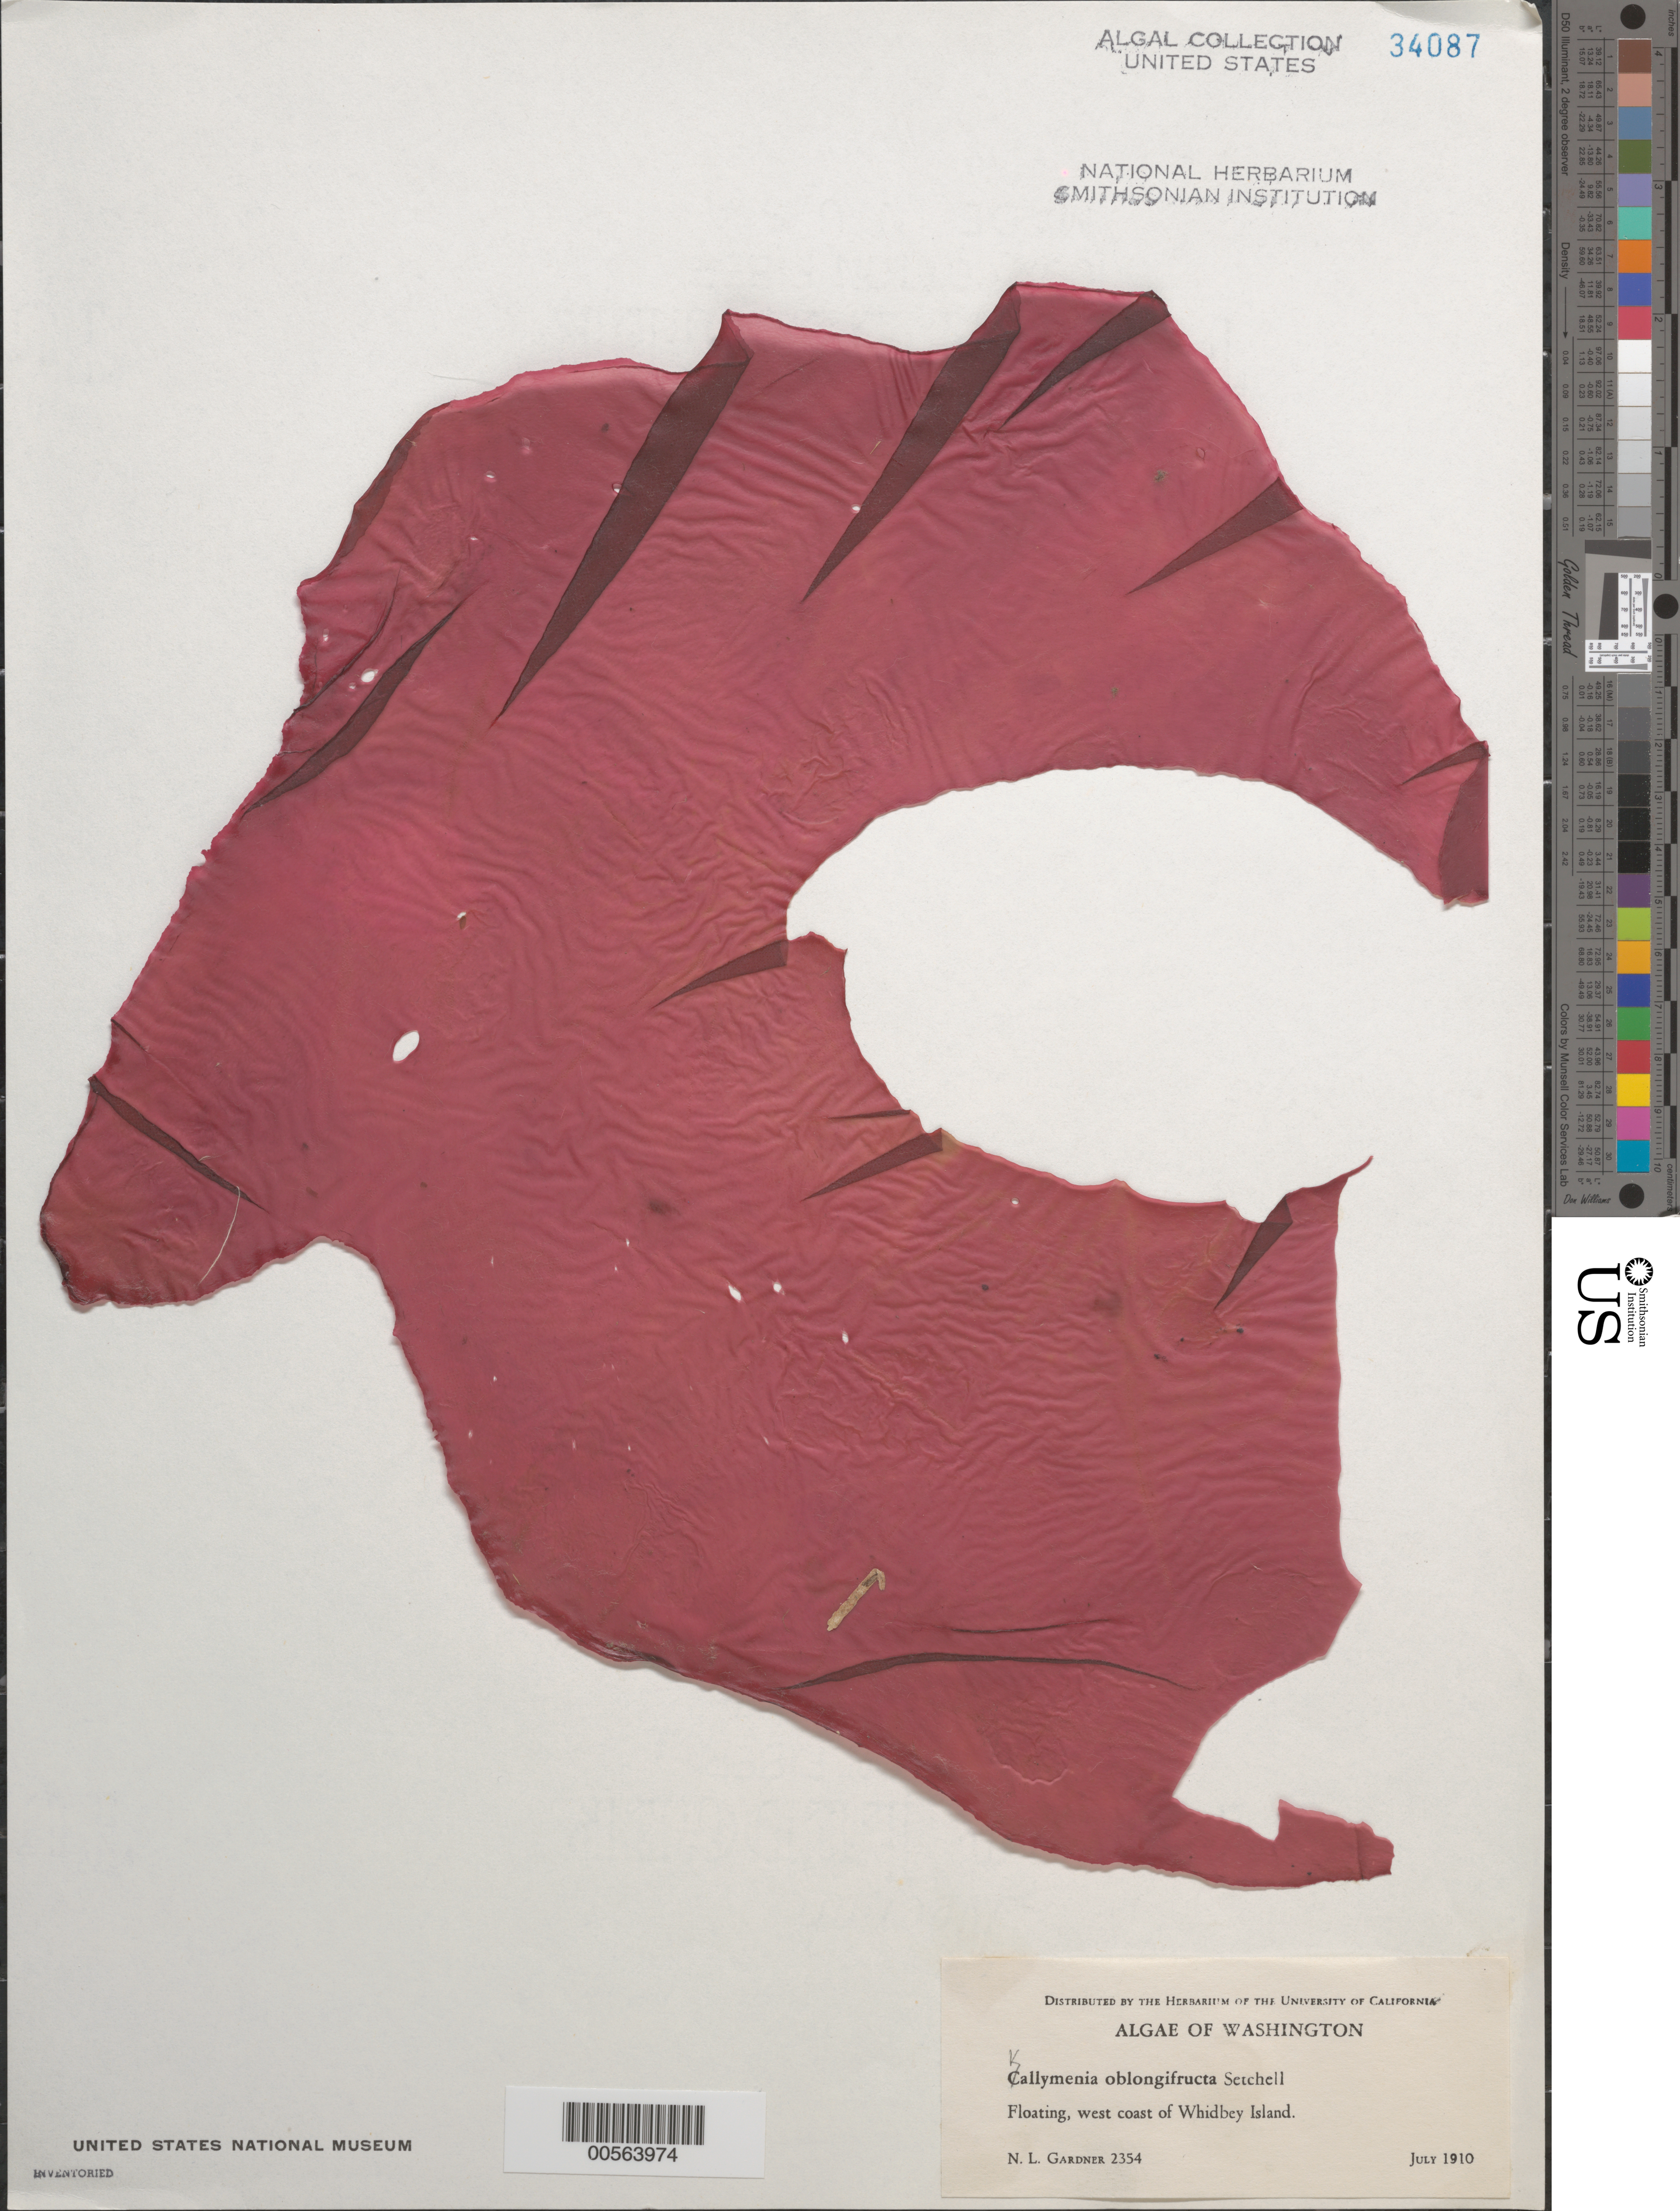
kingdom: Plantae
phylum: Rhodophyta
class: Florideophyceae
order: Gigartinales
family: Kallymeniaceae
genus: Erythrophyllum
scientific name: Erythrophyllum oblongifructum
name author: (Setchell) G.W. Saunders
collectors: N. Gardner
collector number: NLG 2354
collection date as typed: Jul 1910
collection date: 1910-07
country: United States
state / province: Washington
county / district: Island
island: Whidbey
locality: West coast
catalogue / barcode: US 34087